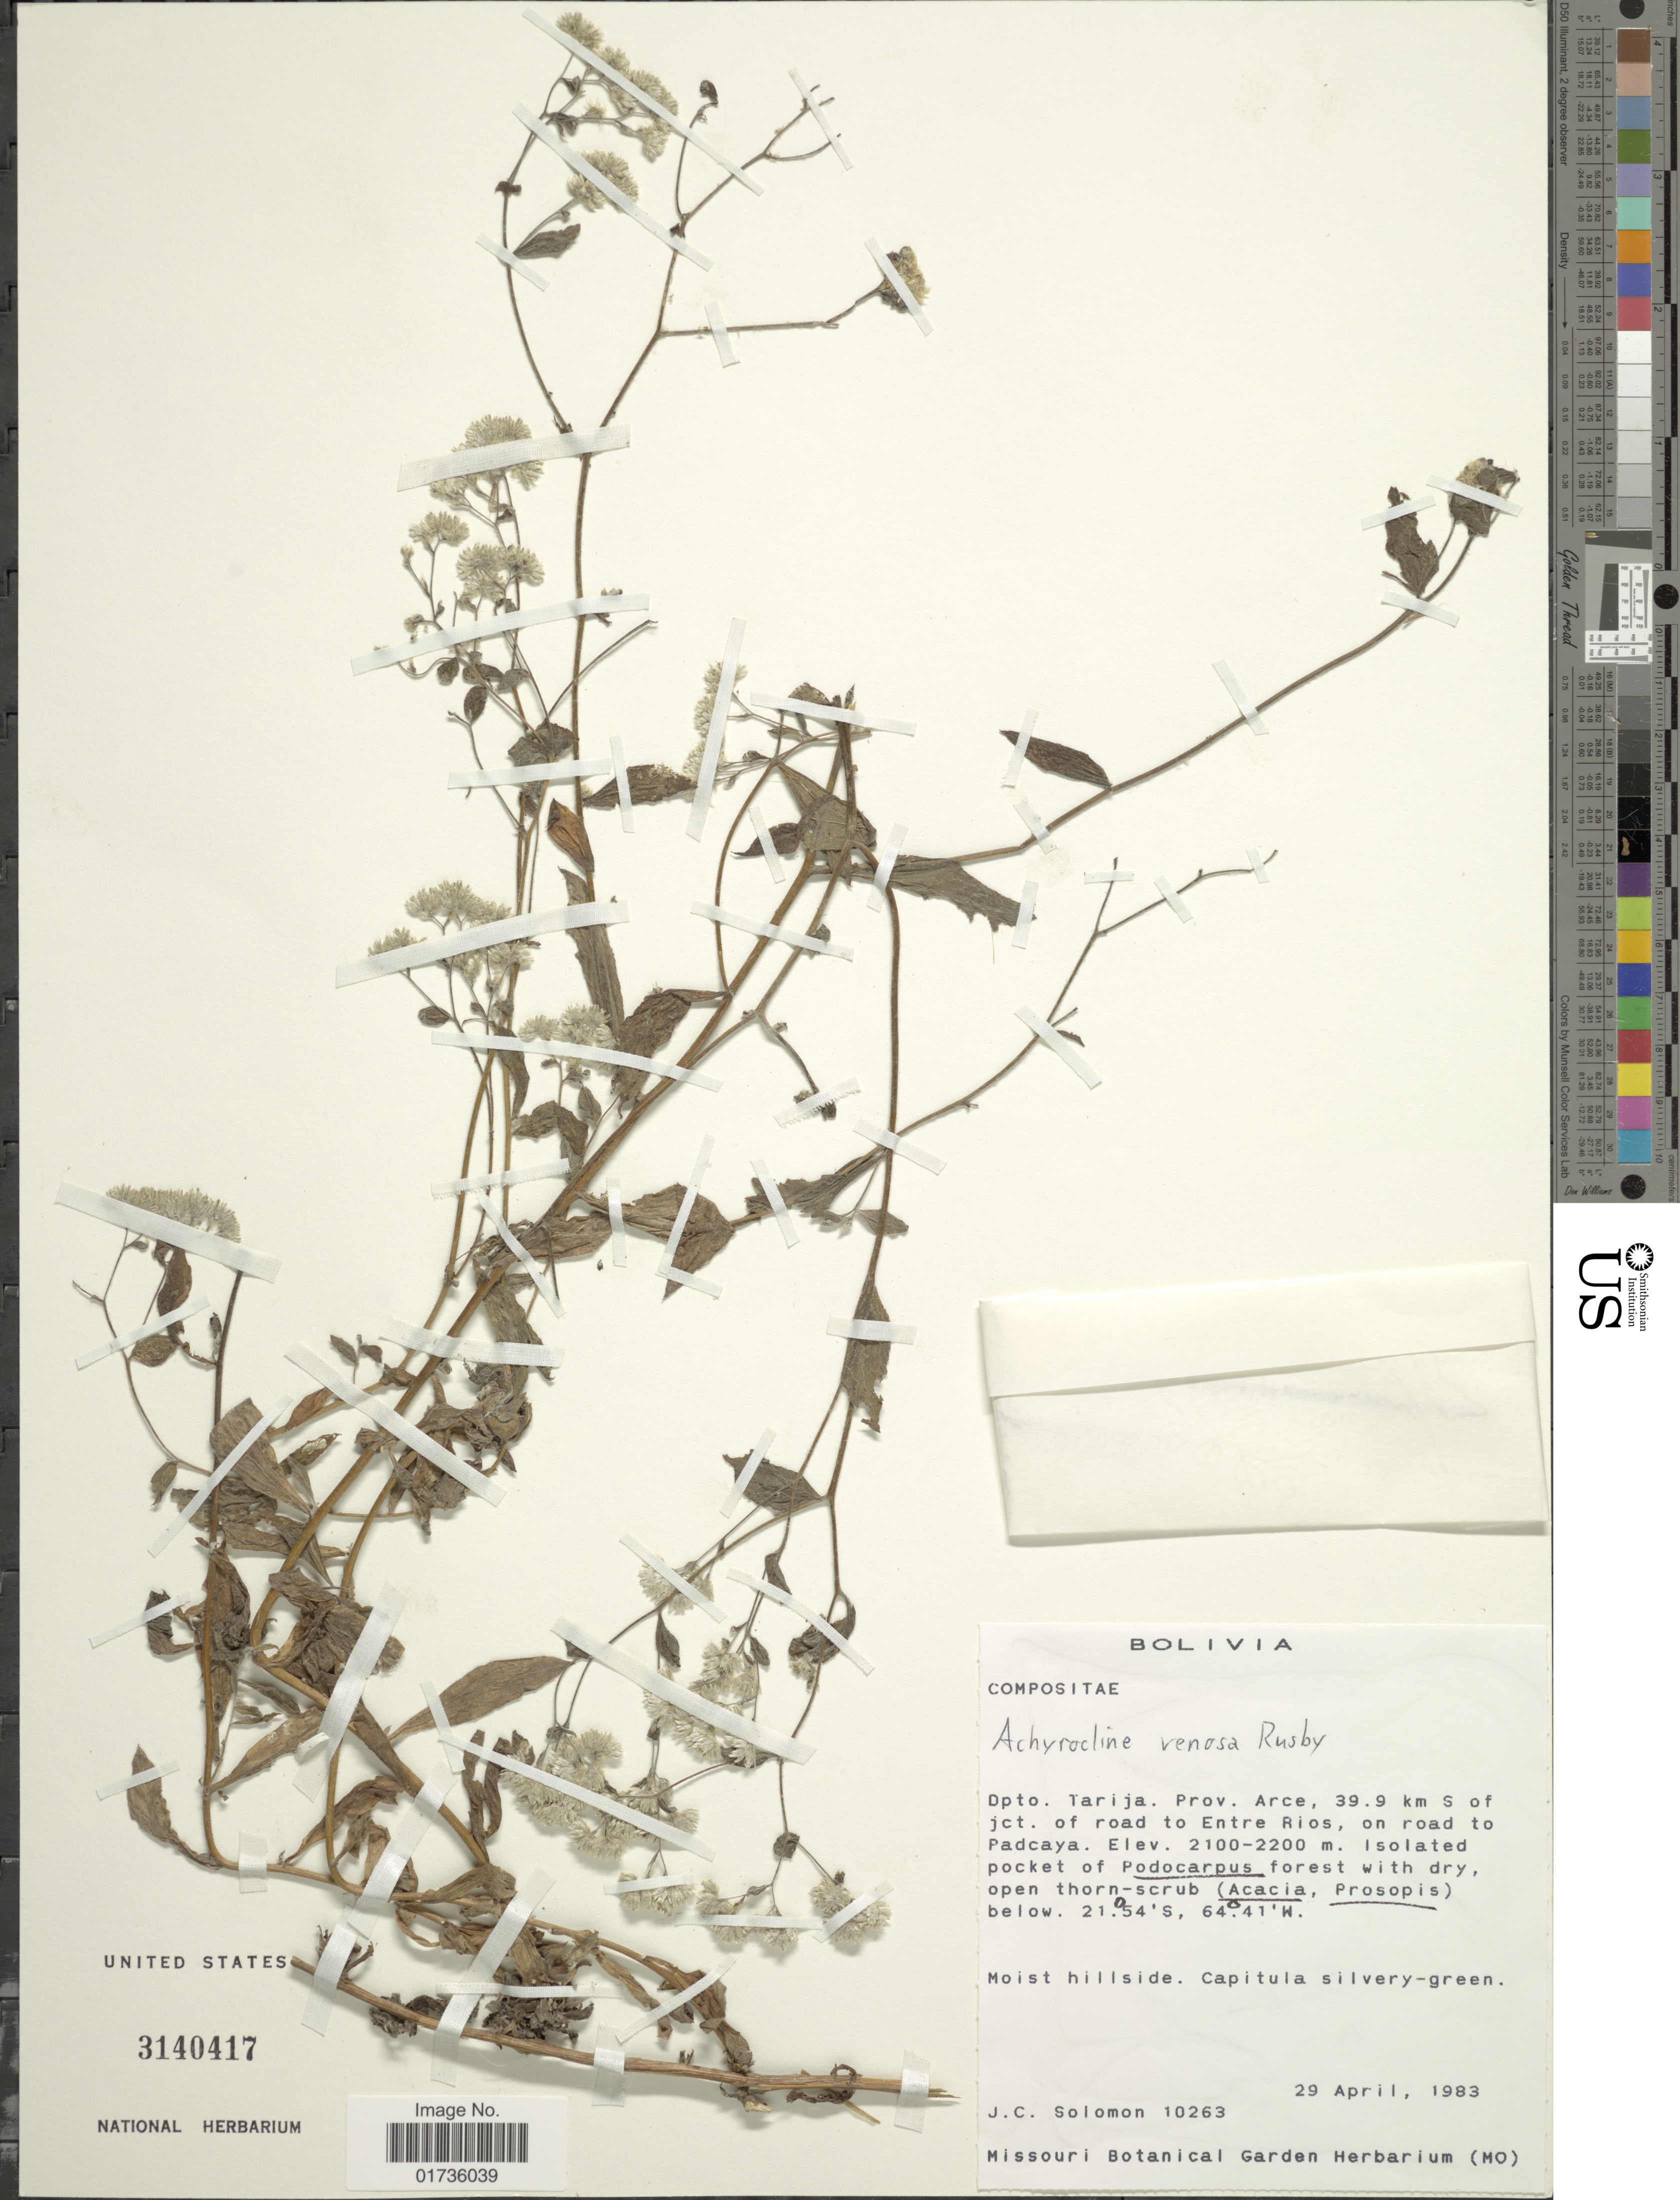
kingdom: Plantae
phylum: Tracheophyta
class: Magnoliopsida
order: Asterales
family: Asteraceae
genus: Achyrocline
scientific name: Achyrocline venosa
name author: Rusby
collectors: J. C. Solomon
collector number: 10263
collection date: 1983-04-29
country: Bolivia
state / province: Tarija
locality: Dpto Tarija, Prov. Arce, 39.9 km S of jct of road to Entre Rios, on road to Padcaya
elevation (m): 2100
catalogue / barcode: US 3140417